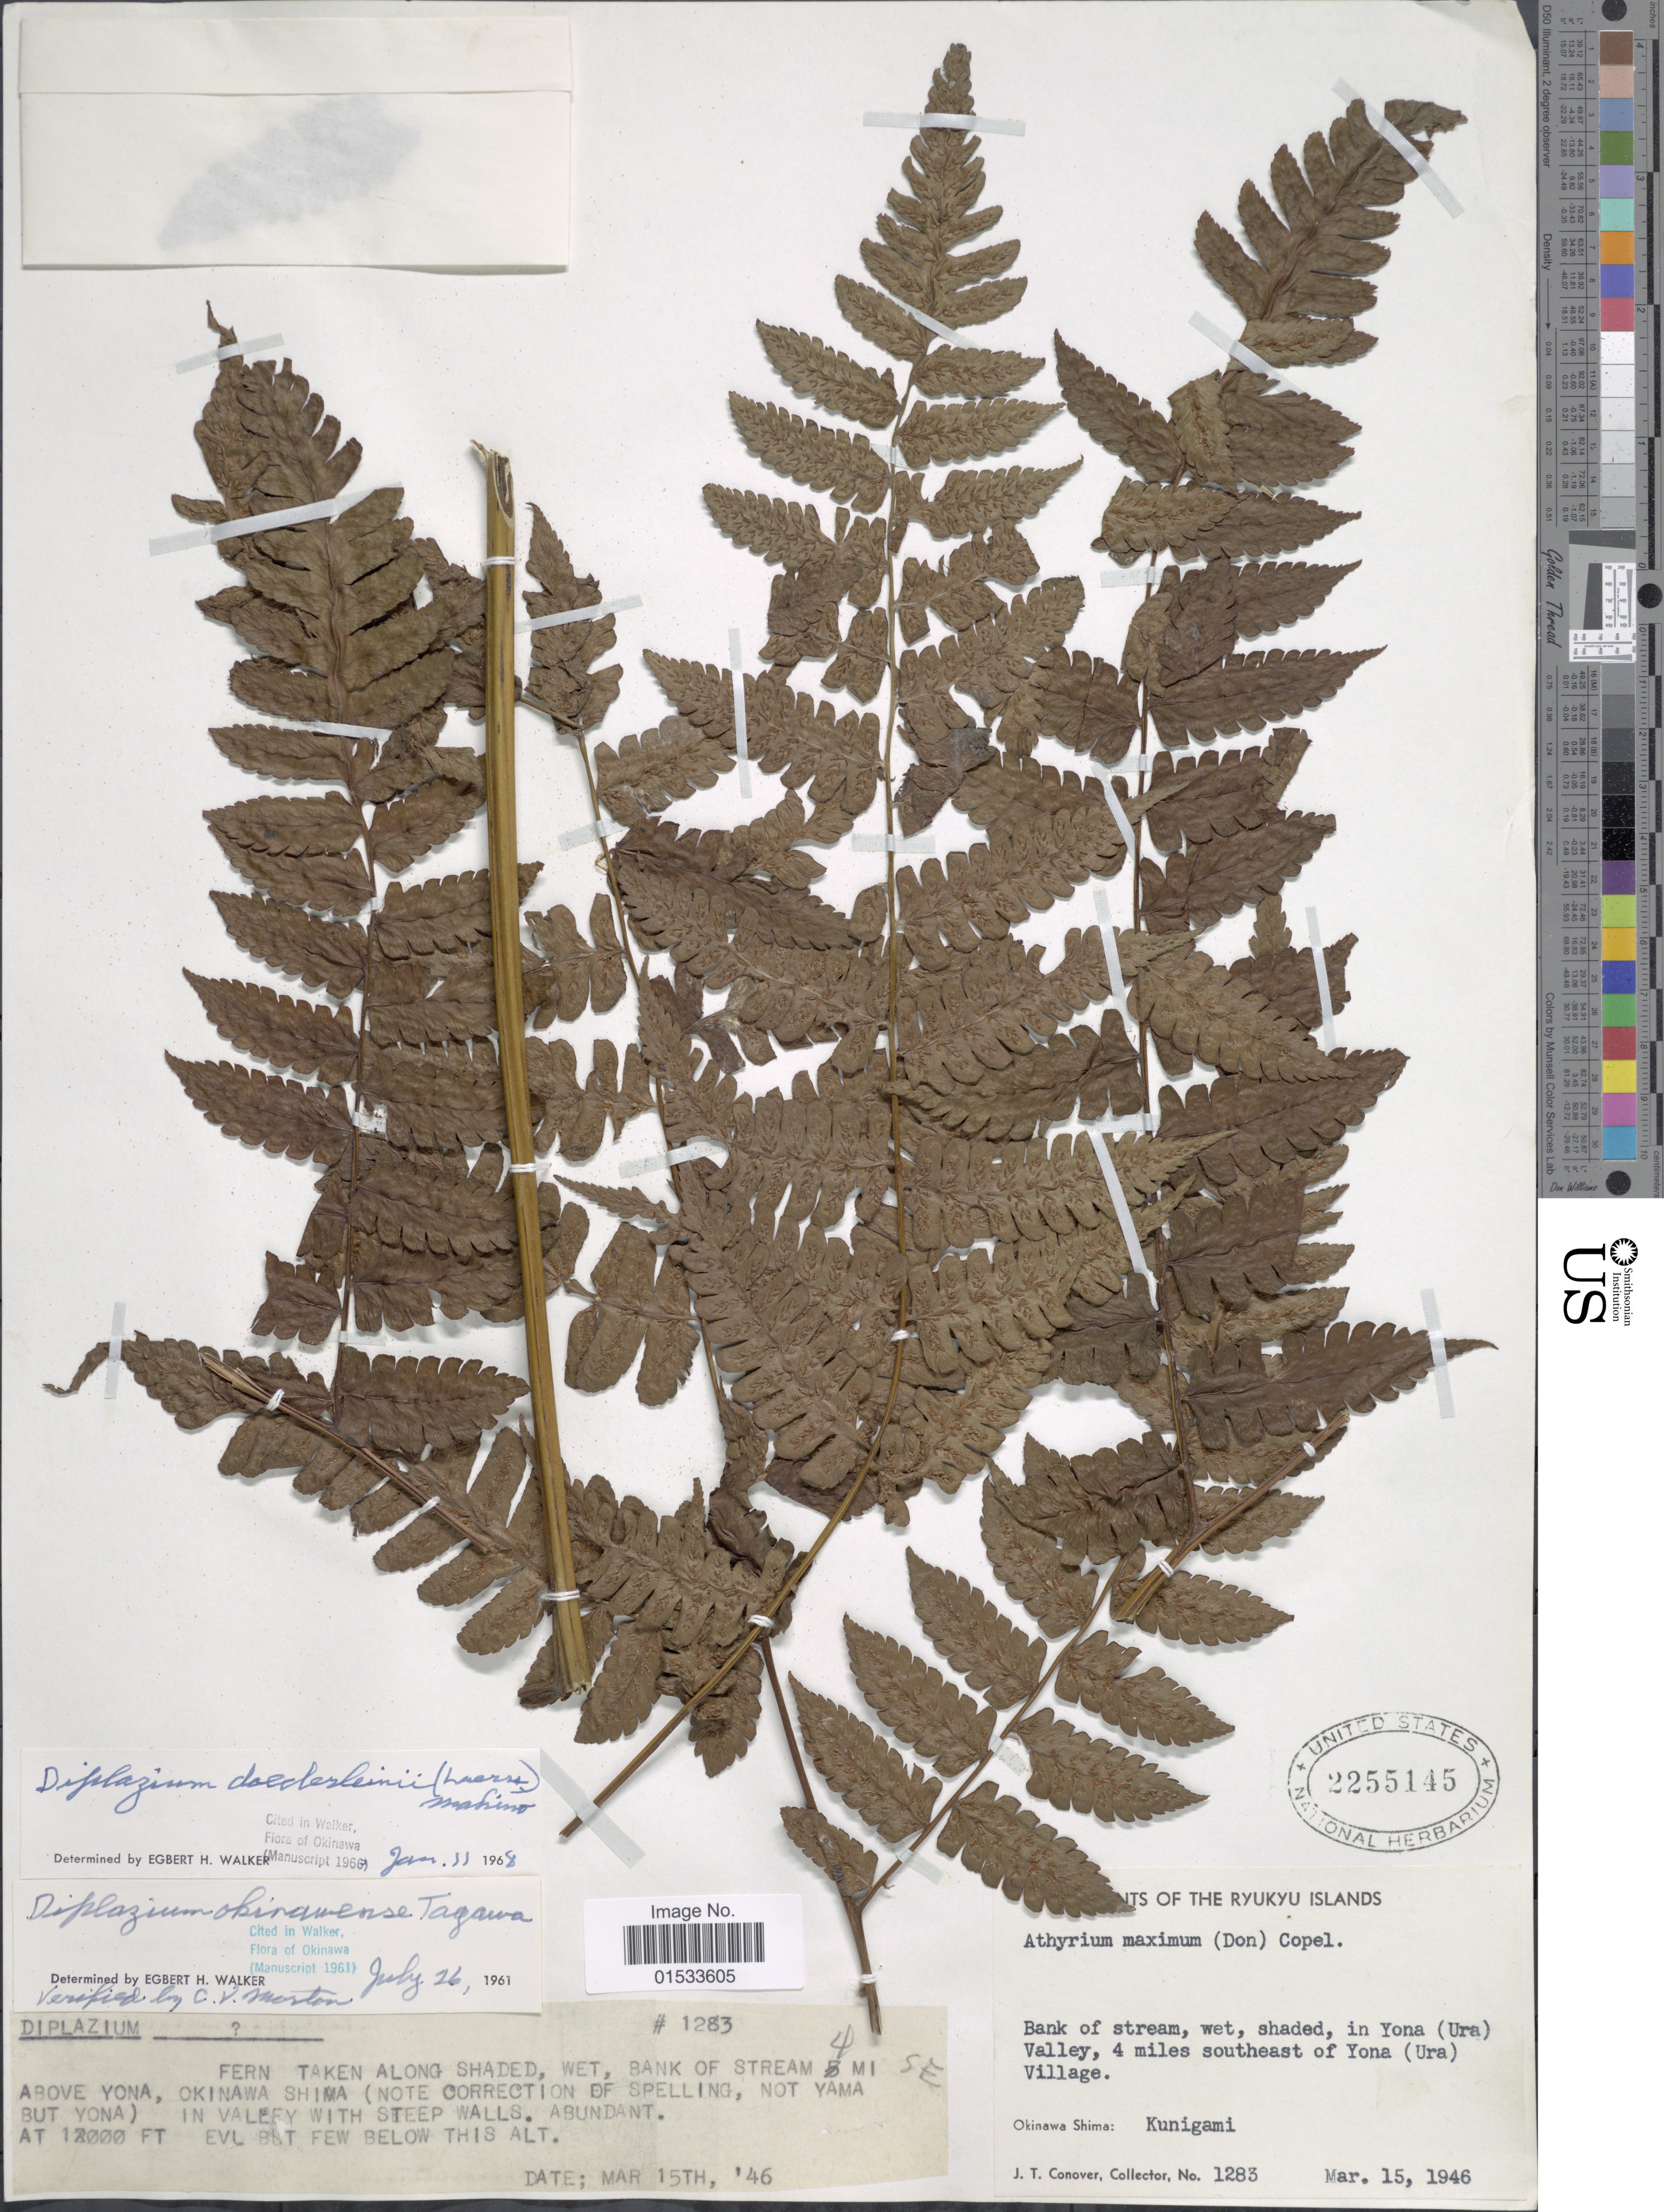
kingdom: Plantae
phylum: Tracheophyta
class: Polypodiopsida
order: Polypodiales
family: Athyriaceae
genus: Diplazium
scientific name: Diplazium doederleinii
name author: (Luerss.) Makino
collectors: J. T. Conover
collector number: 1283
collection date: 1946-03-15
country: Japan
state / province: Okinawa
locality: Ryukyu Islands, in Yona (Ura) Valleym 4 miles southeast of Yona (Ura) Village, Okinawa Shima: Kunigami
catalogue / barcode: US 2255145